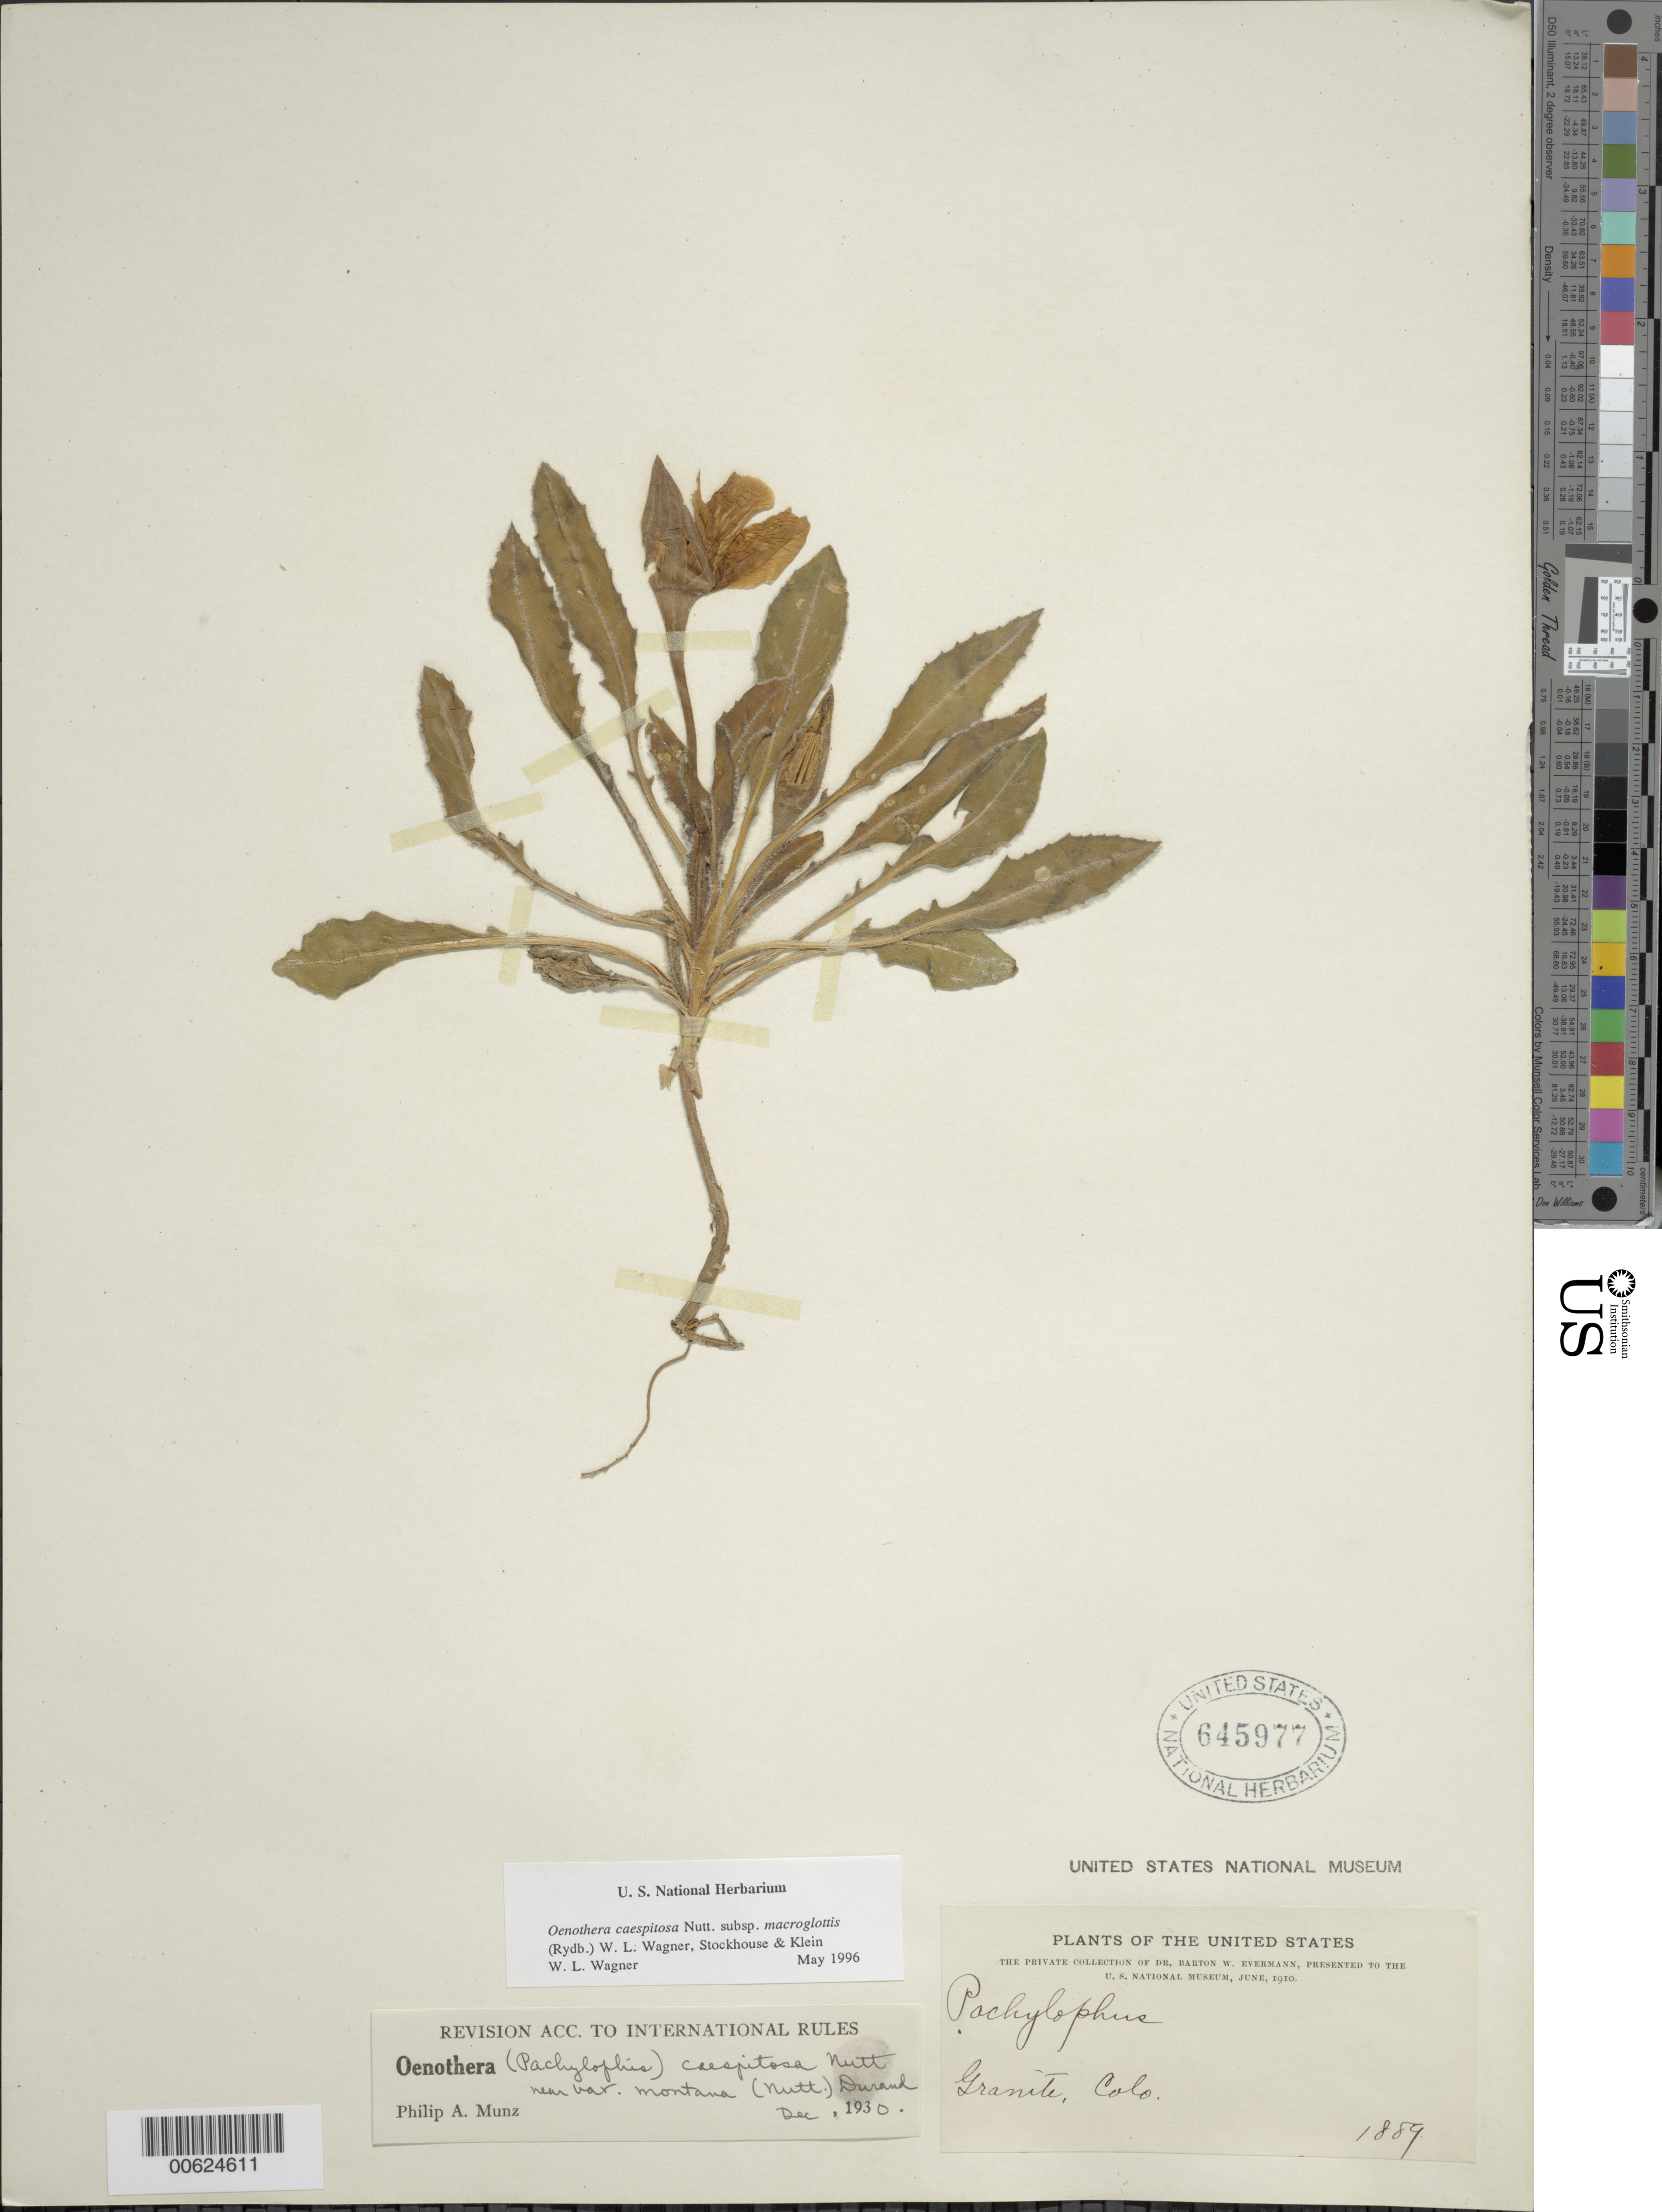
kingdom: Plantae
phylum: Tracheophyta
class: Magnoliopsida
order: Myrtales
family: Onagraceae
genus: Oenothera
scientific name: Oenothera cespitosa subsp. macroglottis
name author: (Rydb.) W.L. Wagner et al.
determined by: Wagner, W. L., (BOT), Smithsonian Institution - National Museum of Natural History (UNITED STATES)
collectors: B. W. Evermann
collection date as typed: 1889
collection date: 1889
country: United States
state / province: Colorado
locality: Granite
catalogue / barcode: US 645977